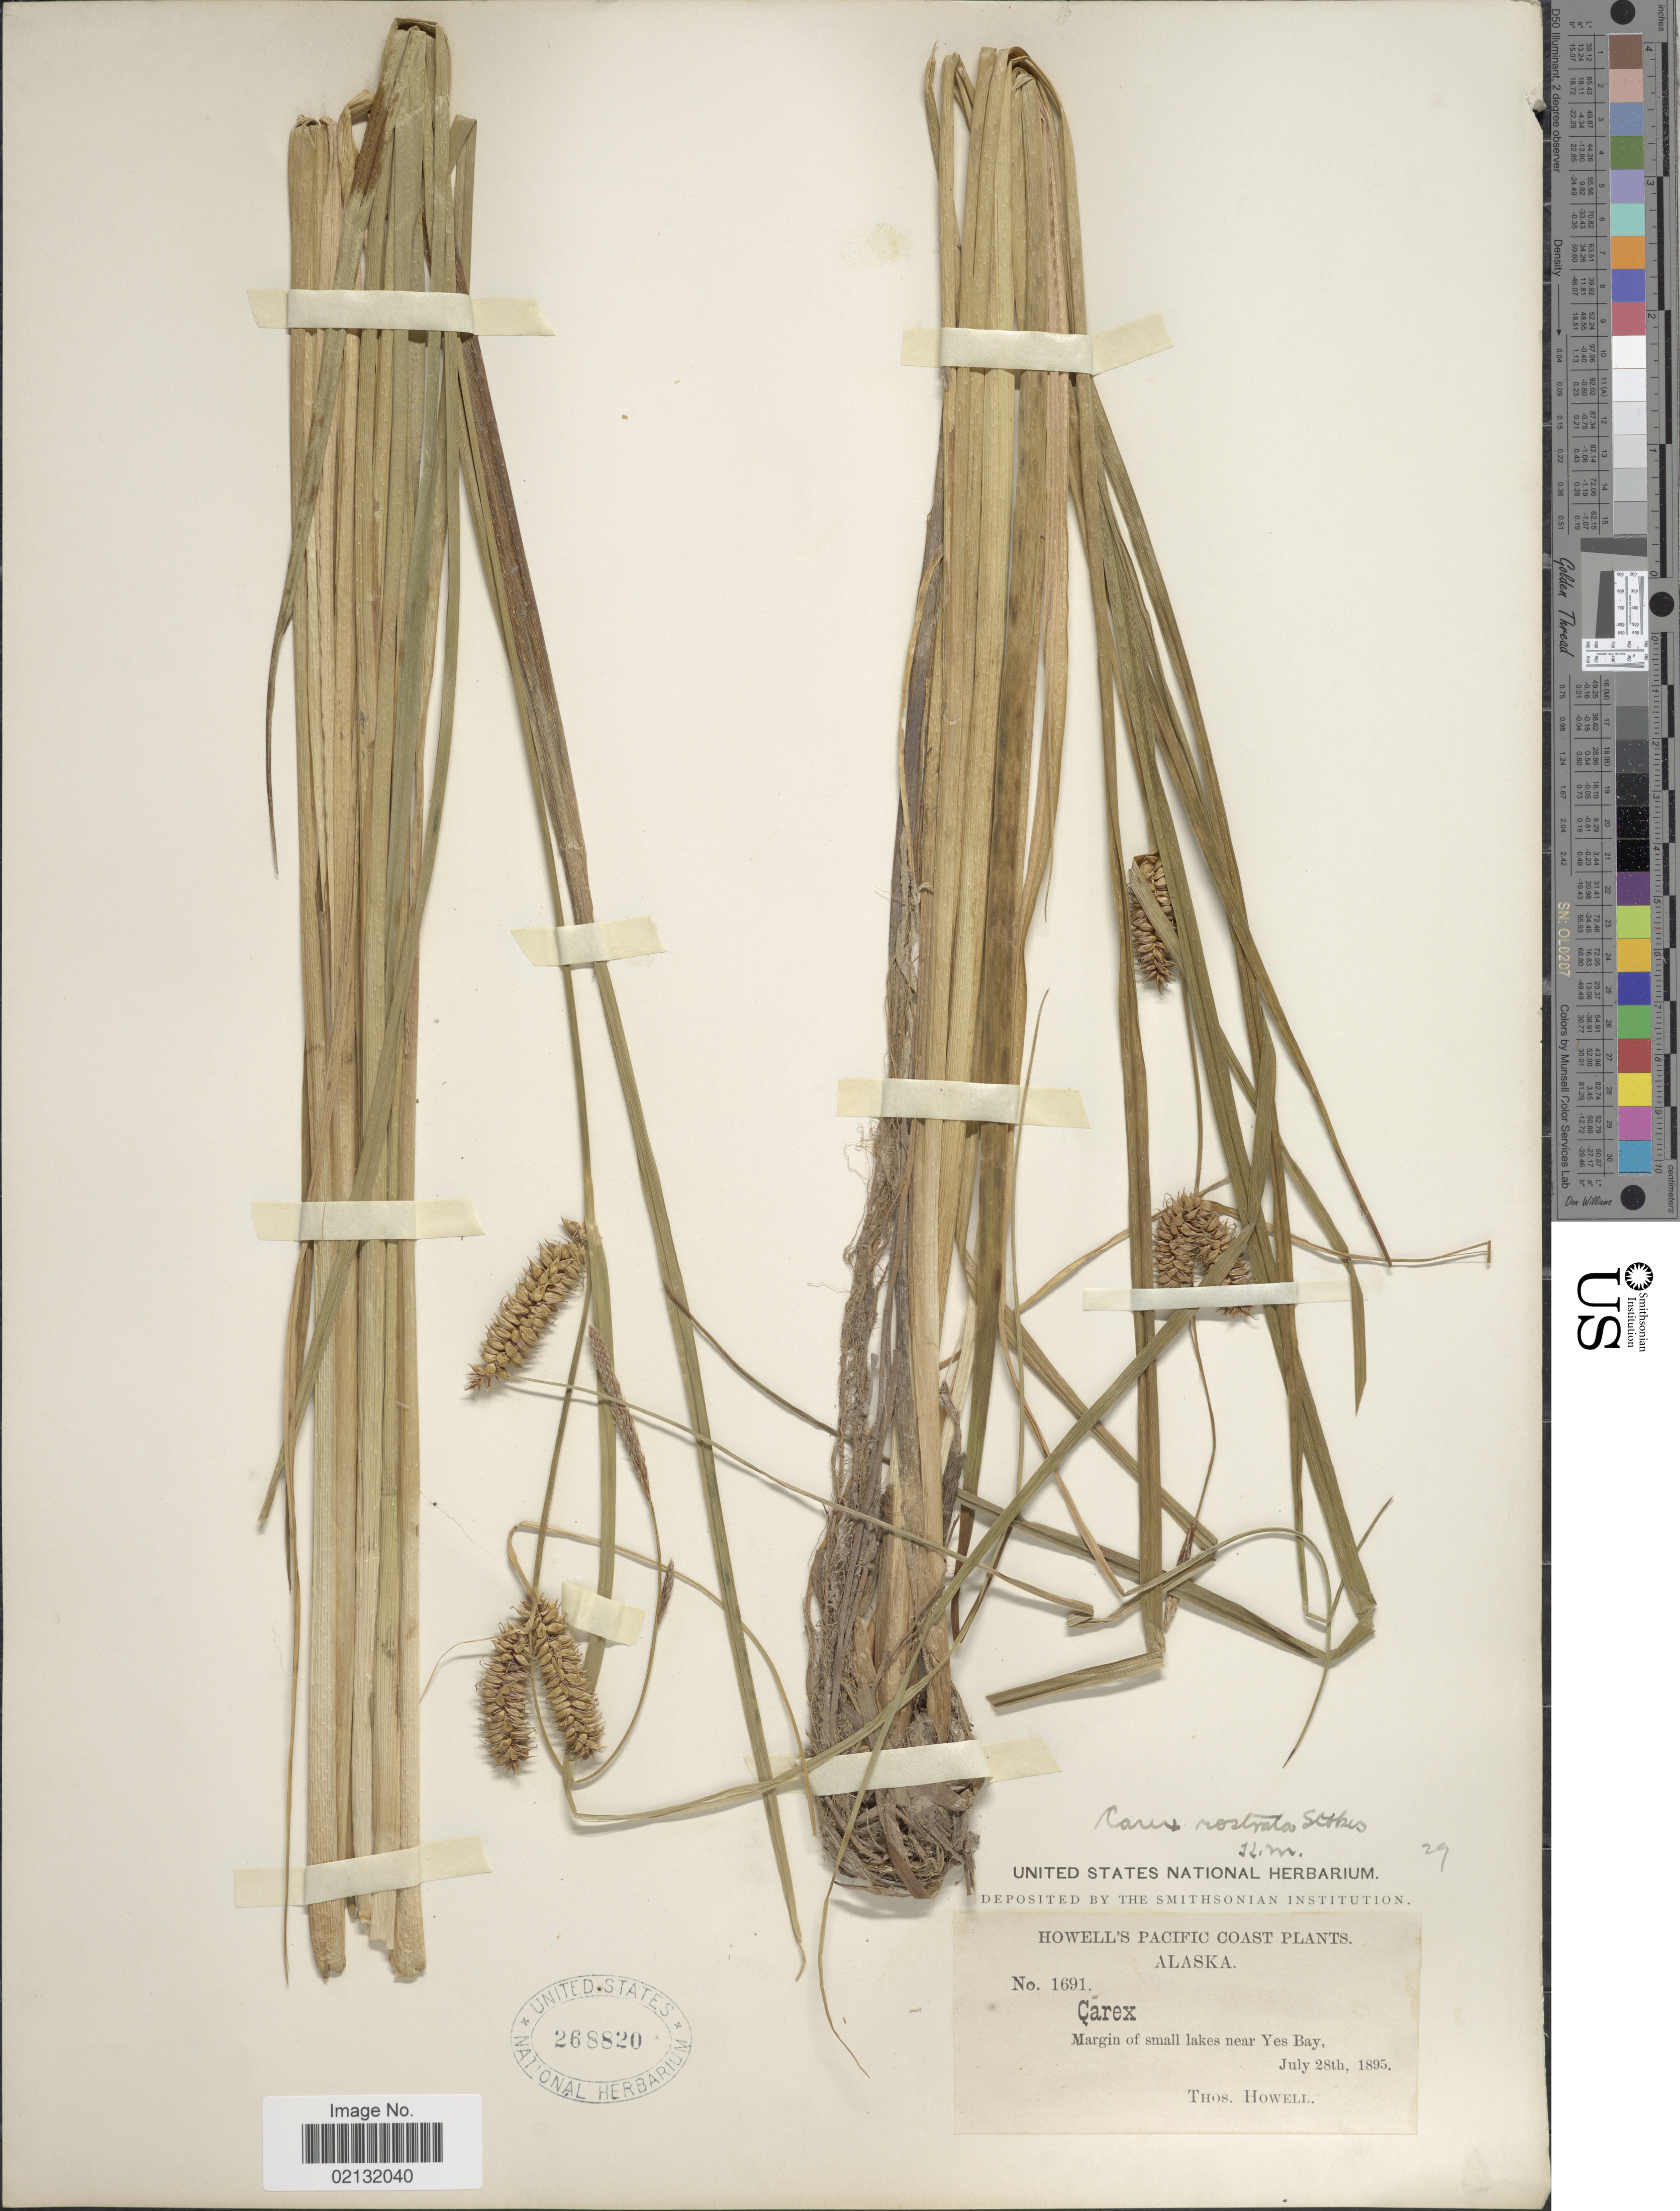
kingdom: Plantae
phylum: Tracheophyta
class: Liliopsida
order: Poales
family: Cyperaceae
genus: Carex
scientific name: Carex rostrata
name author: Stokes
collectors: T. Howell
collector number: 1691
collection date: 1895-07-28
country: United States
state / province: Alaska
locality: Margin of small lakes near Yes Bay. Pacific Coast.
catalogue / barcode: US 268820